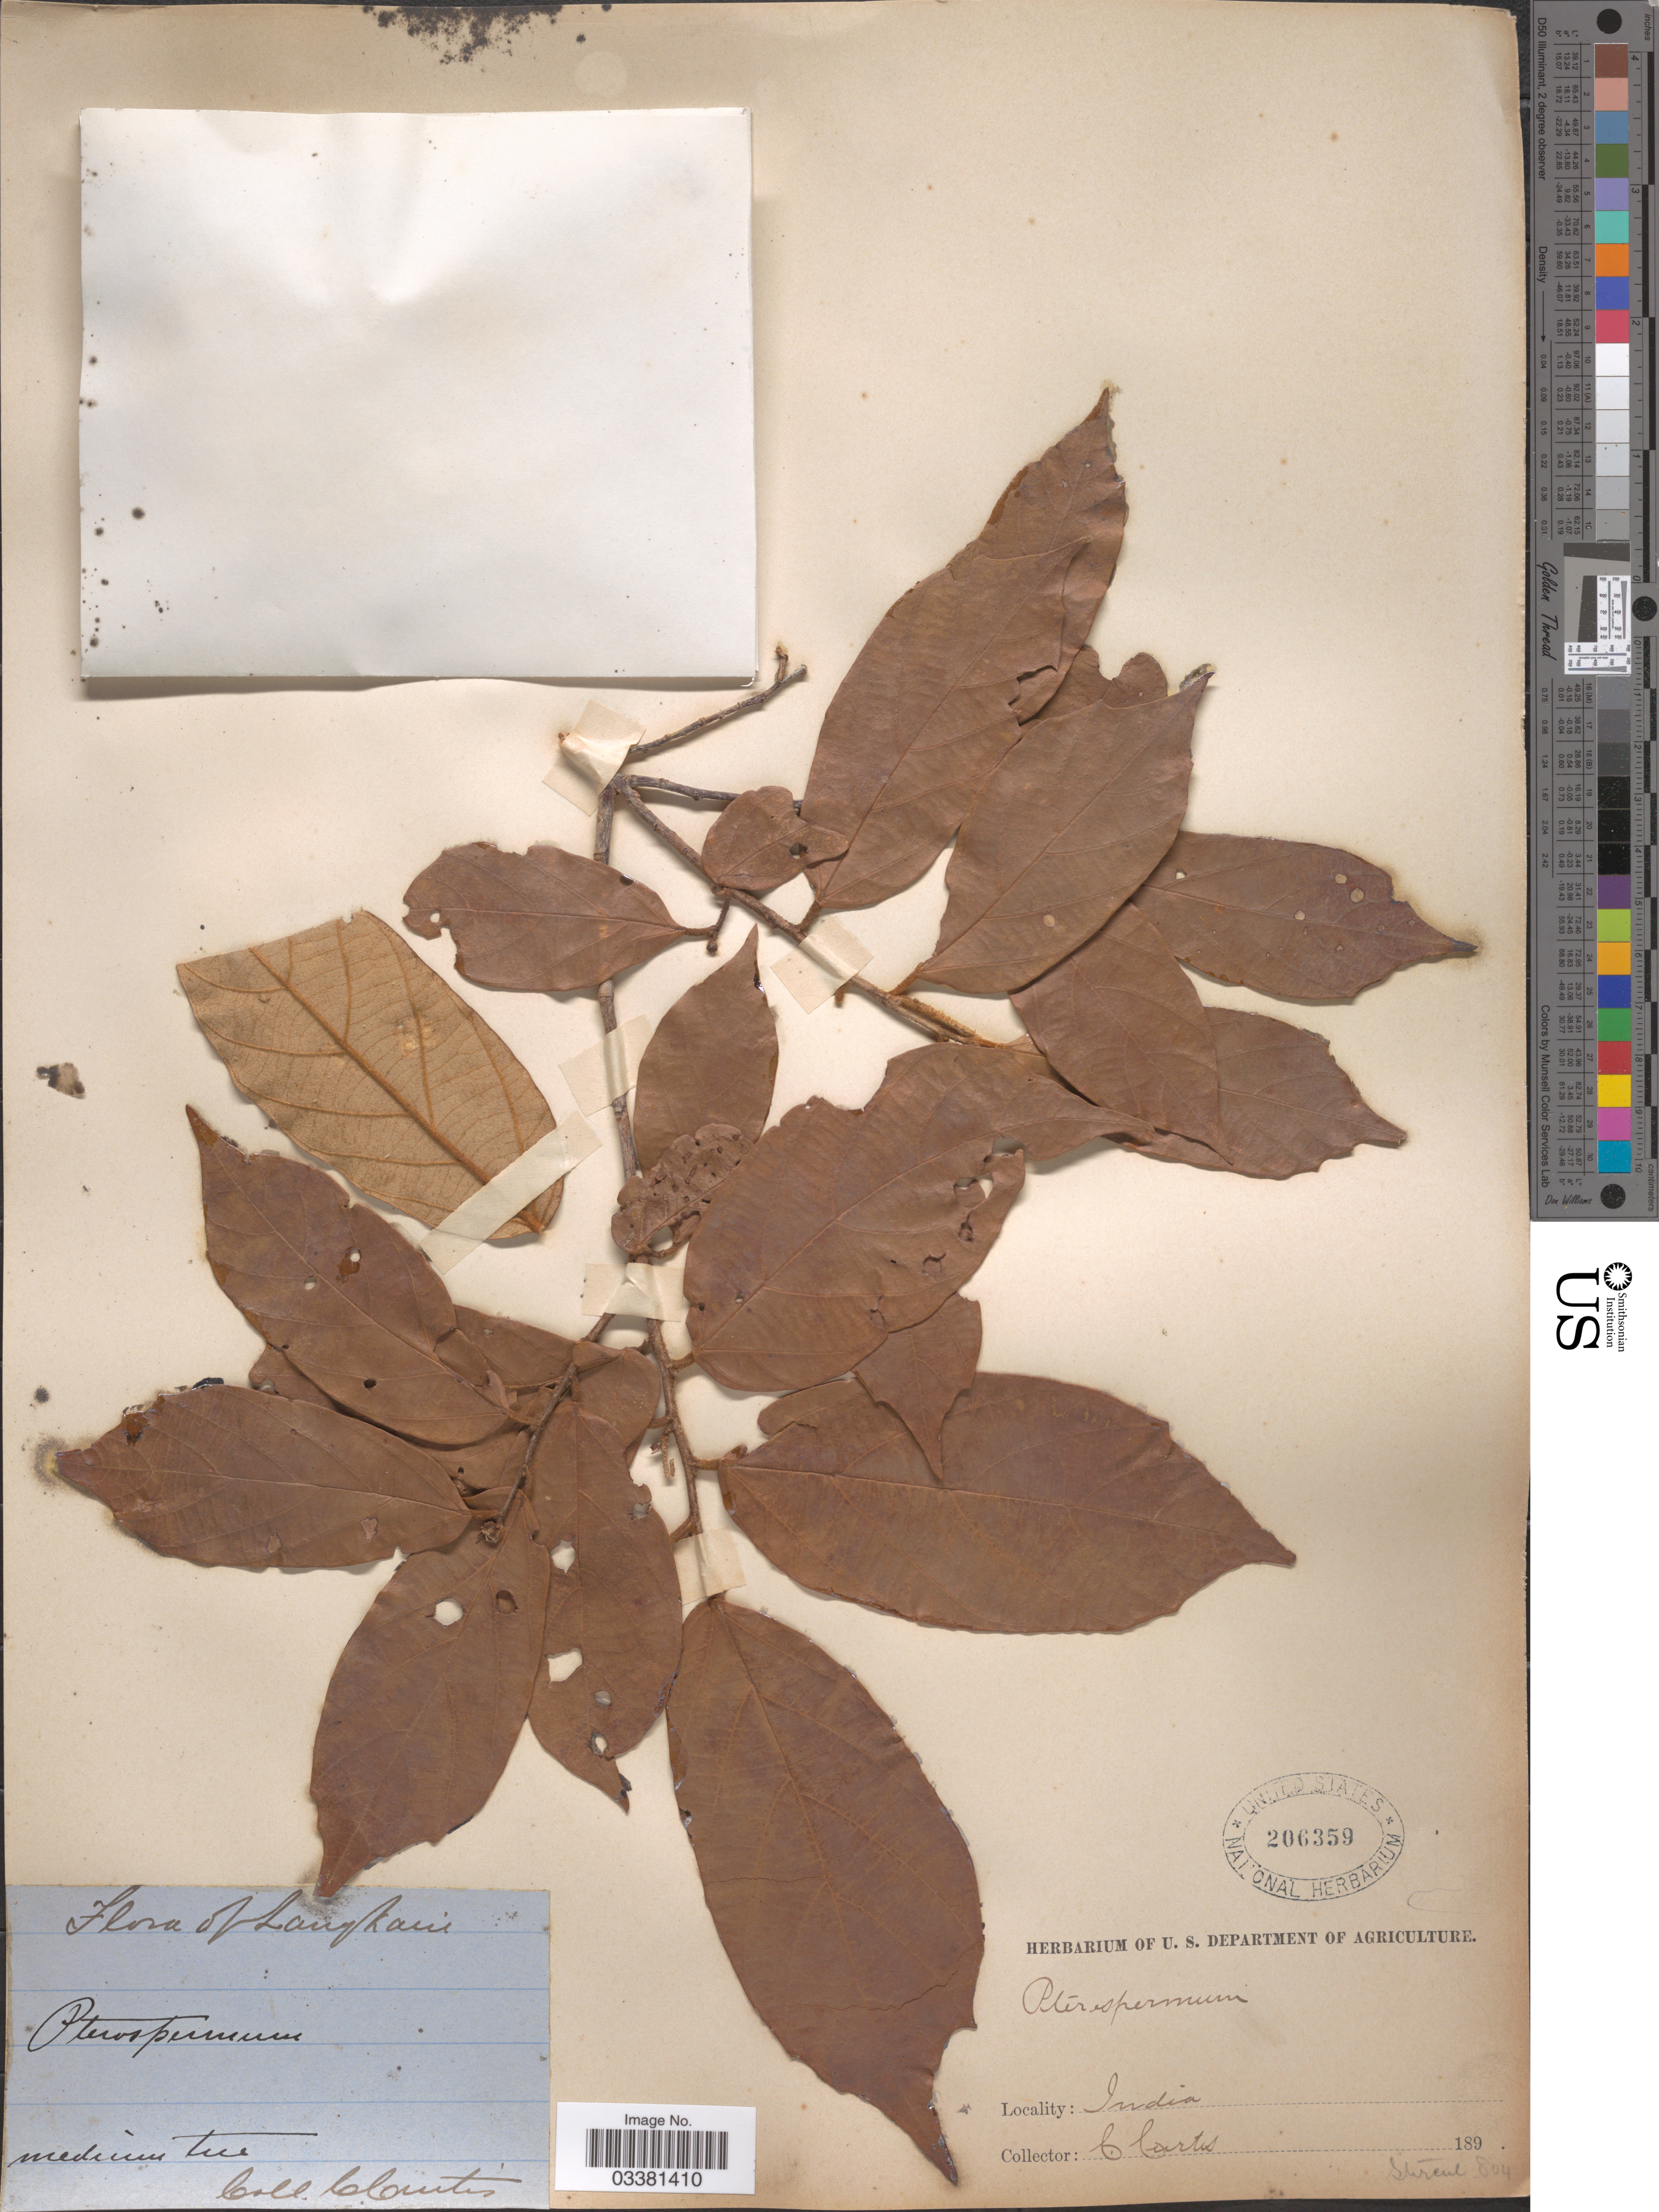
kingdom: Plantae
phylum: Tracheophyta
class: Magnoliopsida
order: Malvales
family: Malvaceae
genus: Pterospermum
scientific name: Pterospermum sp.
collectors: C. Curtis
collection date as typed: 189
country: Malaysia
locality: Langkawi.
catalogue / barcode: US 206359